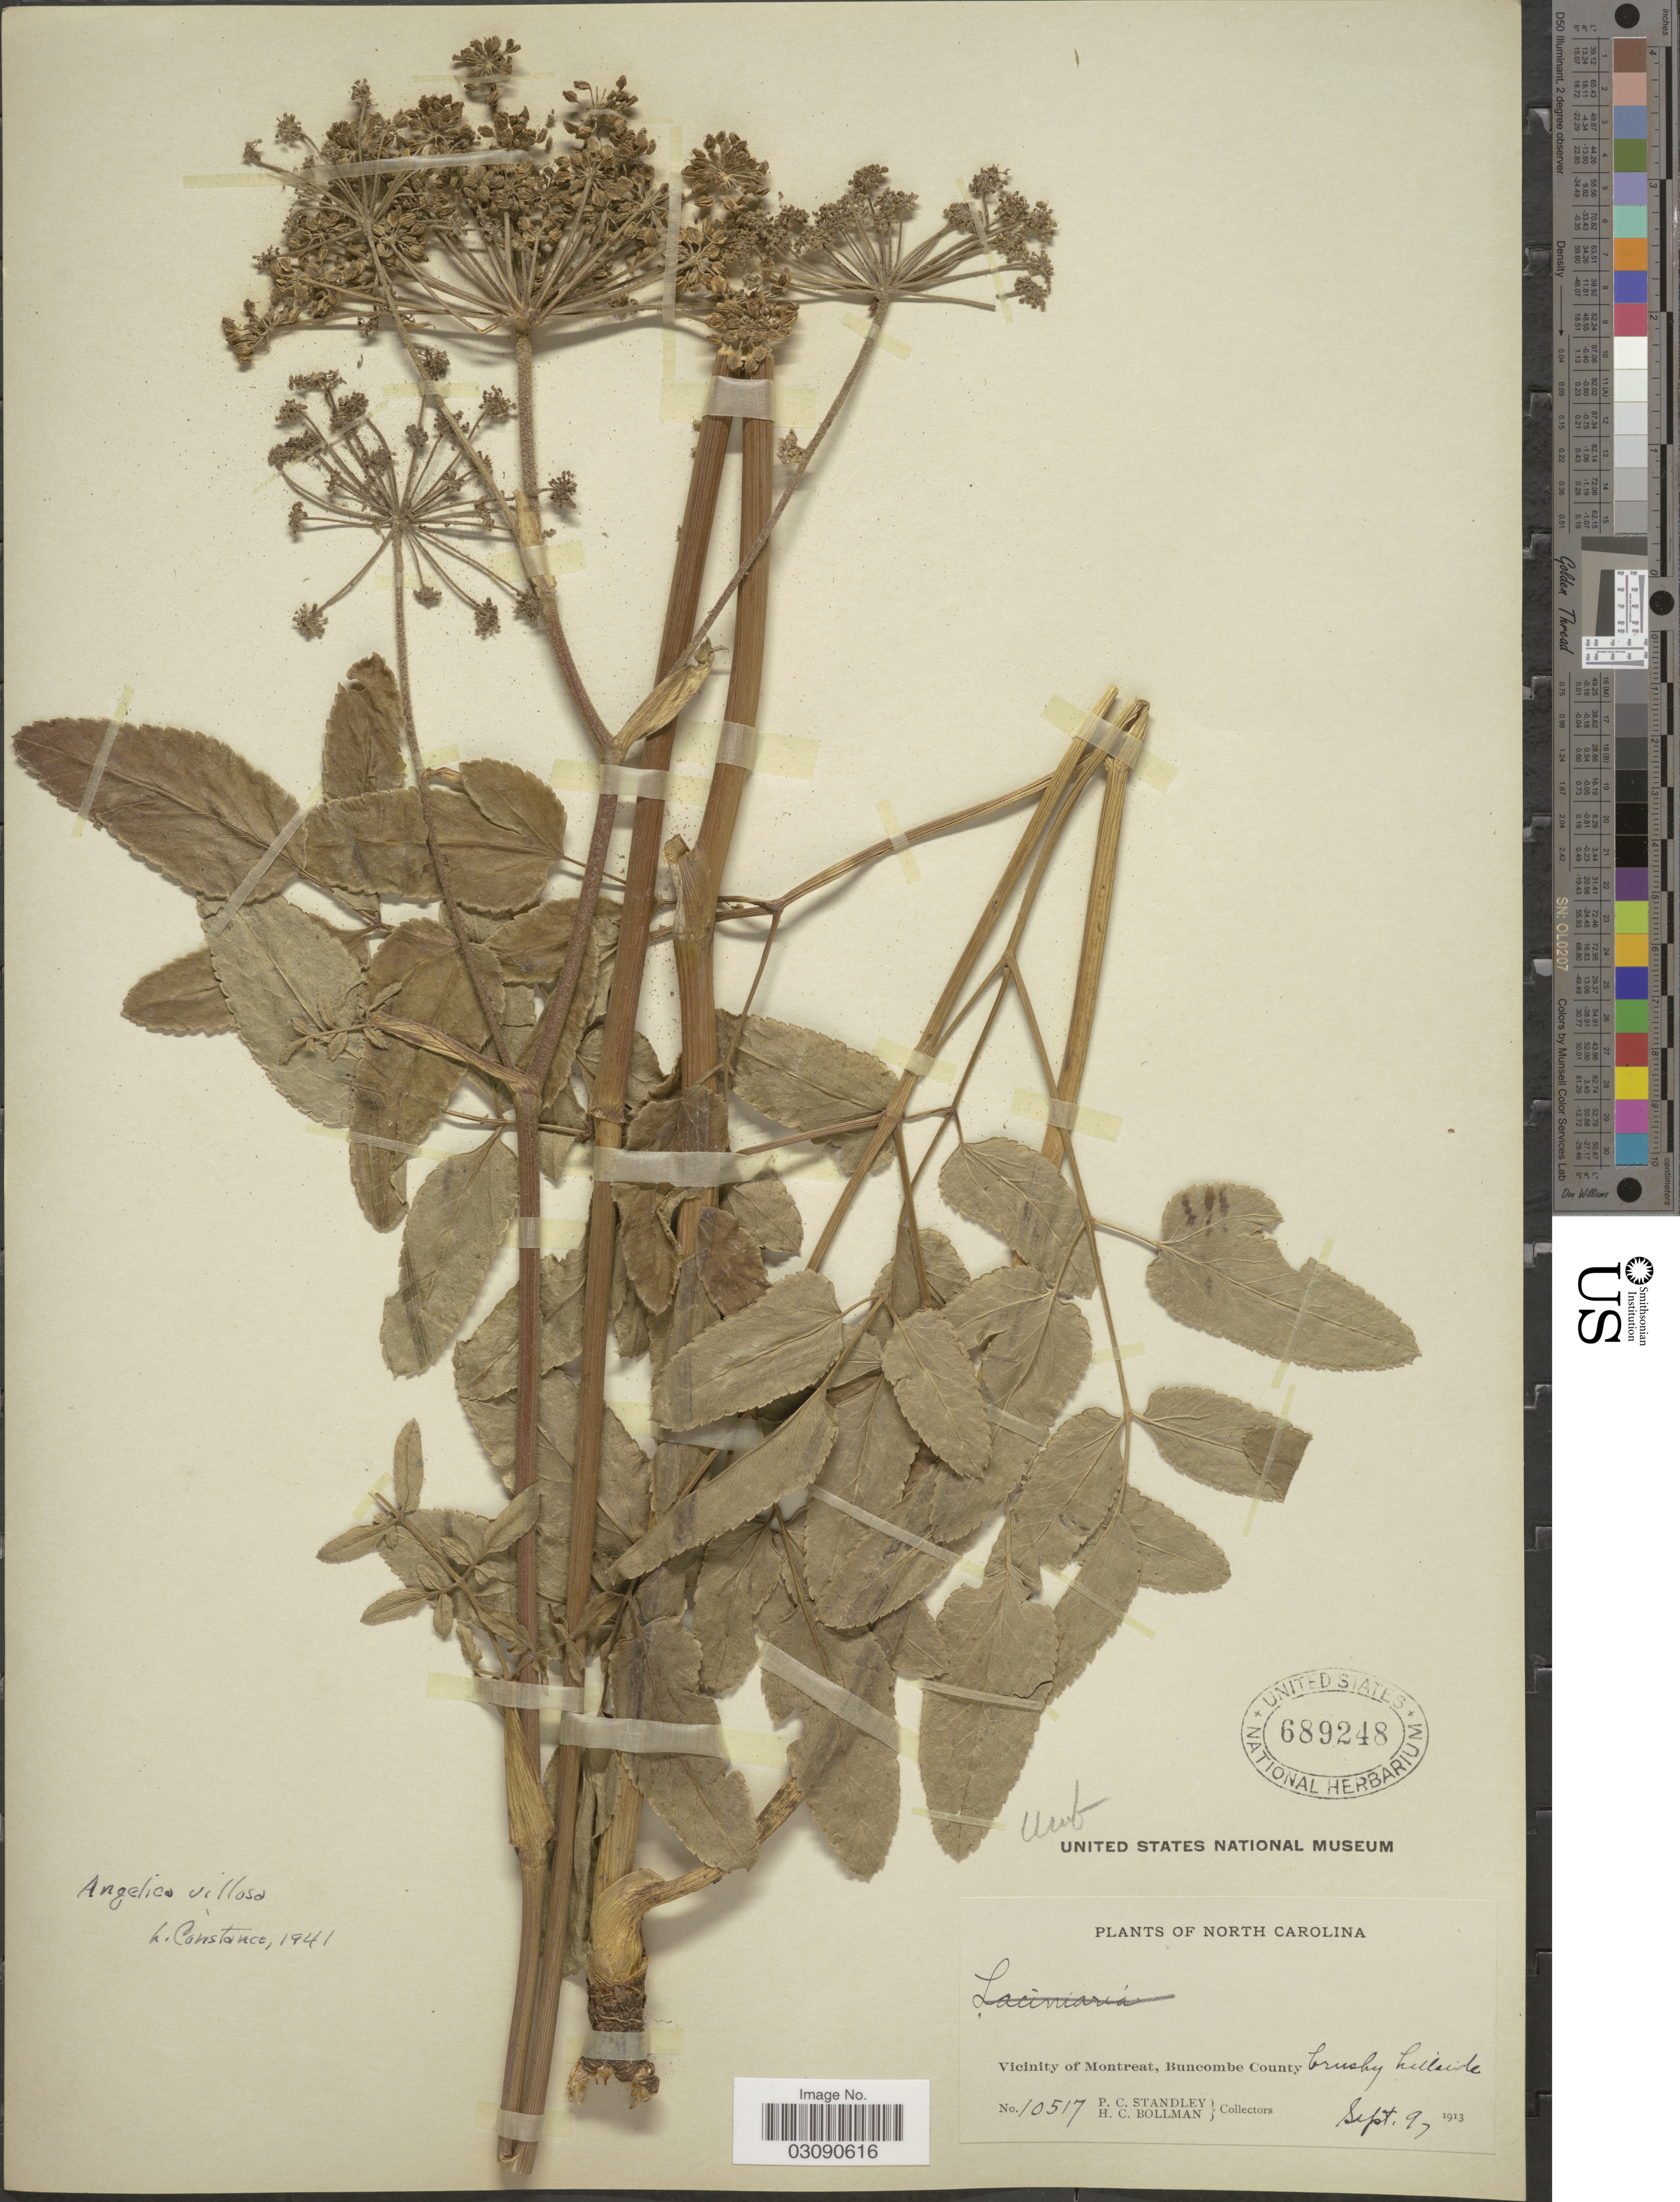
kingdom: Plantae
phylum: Tracheophyta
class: Magnoliopsida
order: Apiales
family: Apiaceae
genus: Angelica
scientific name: Angelica venenosa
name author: (Greenway) Fernald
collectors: P. C. Standley & H. C. Bollman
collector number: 10517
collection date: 1913-09-09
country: United States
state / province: North Carolina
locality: Vicinity of Montreat, Buncombe County.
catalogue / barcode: US 689248